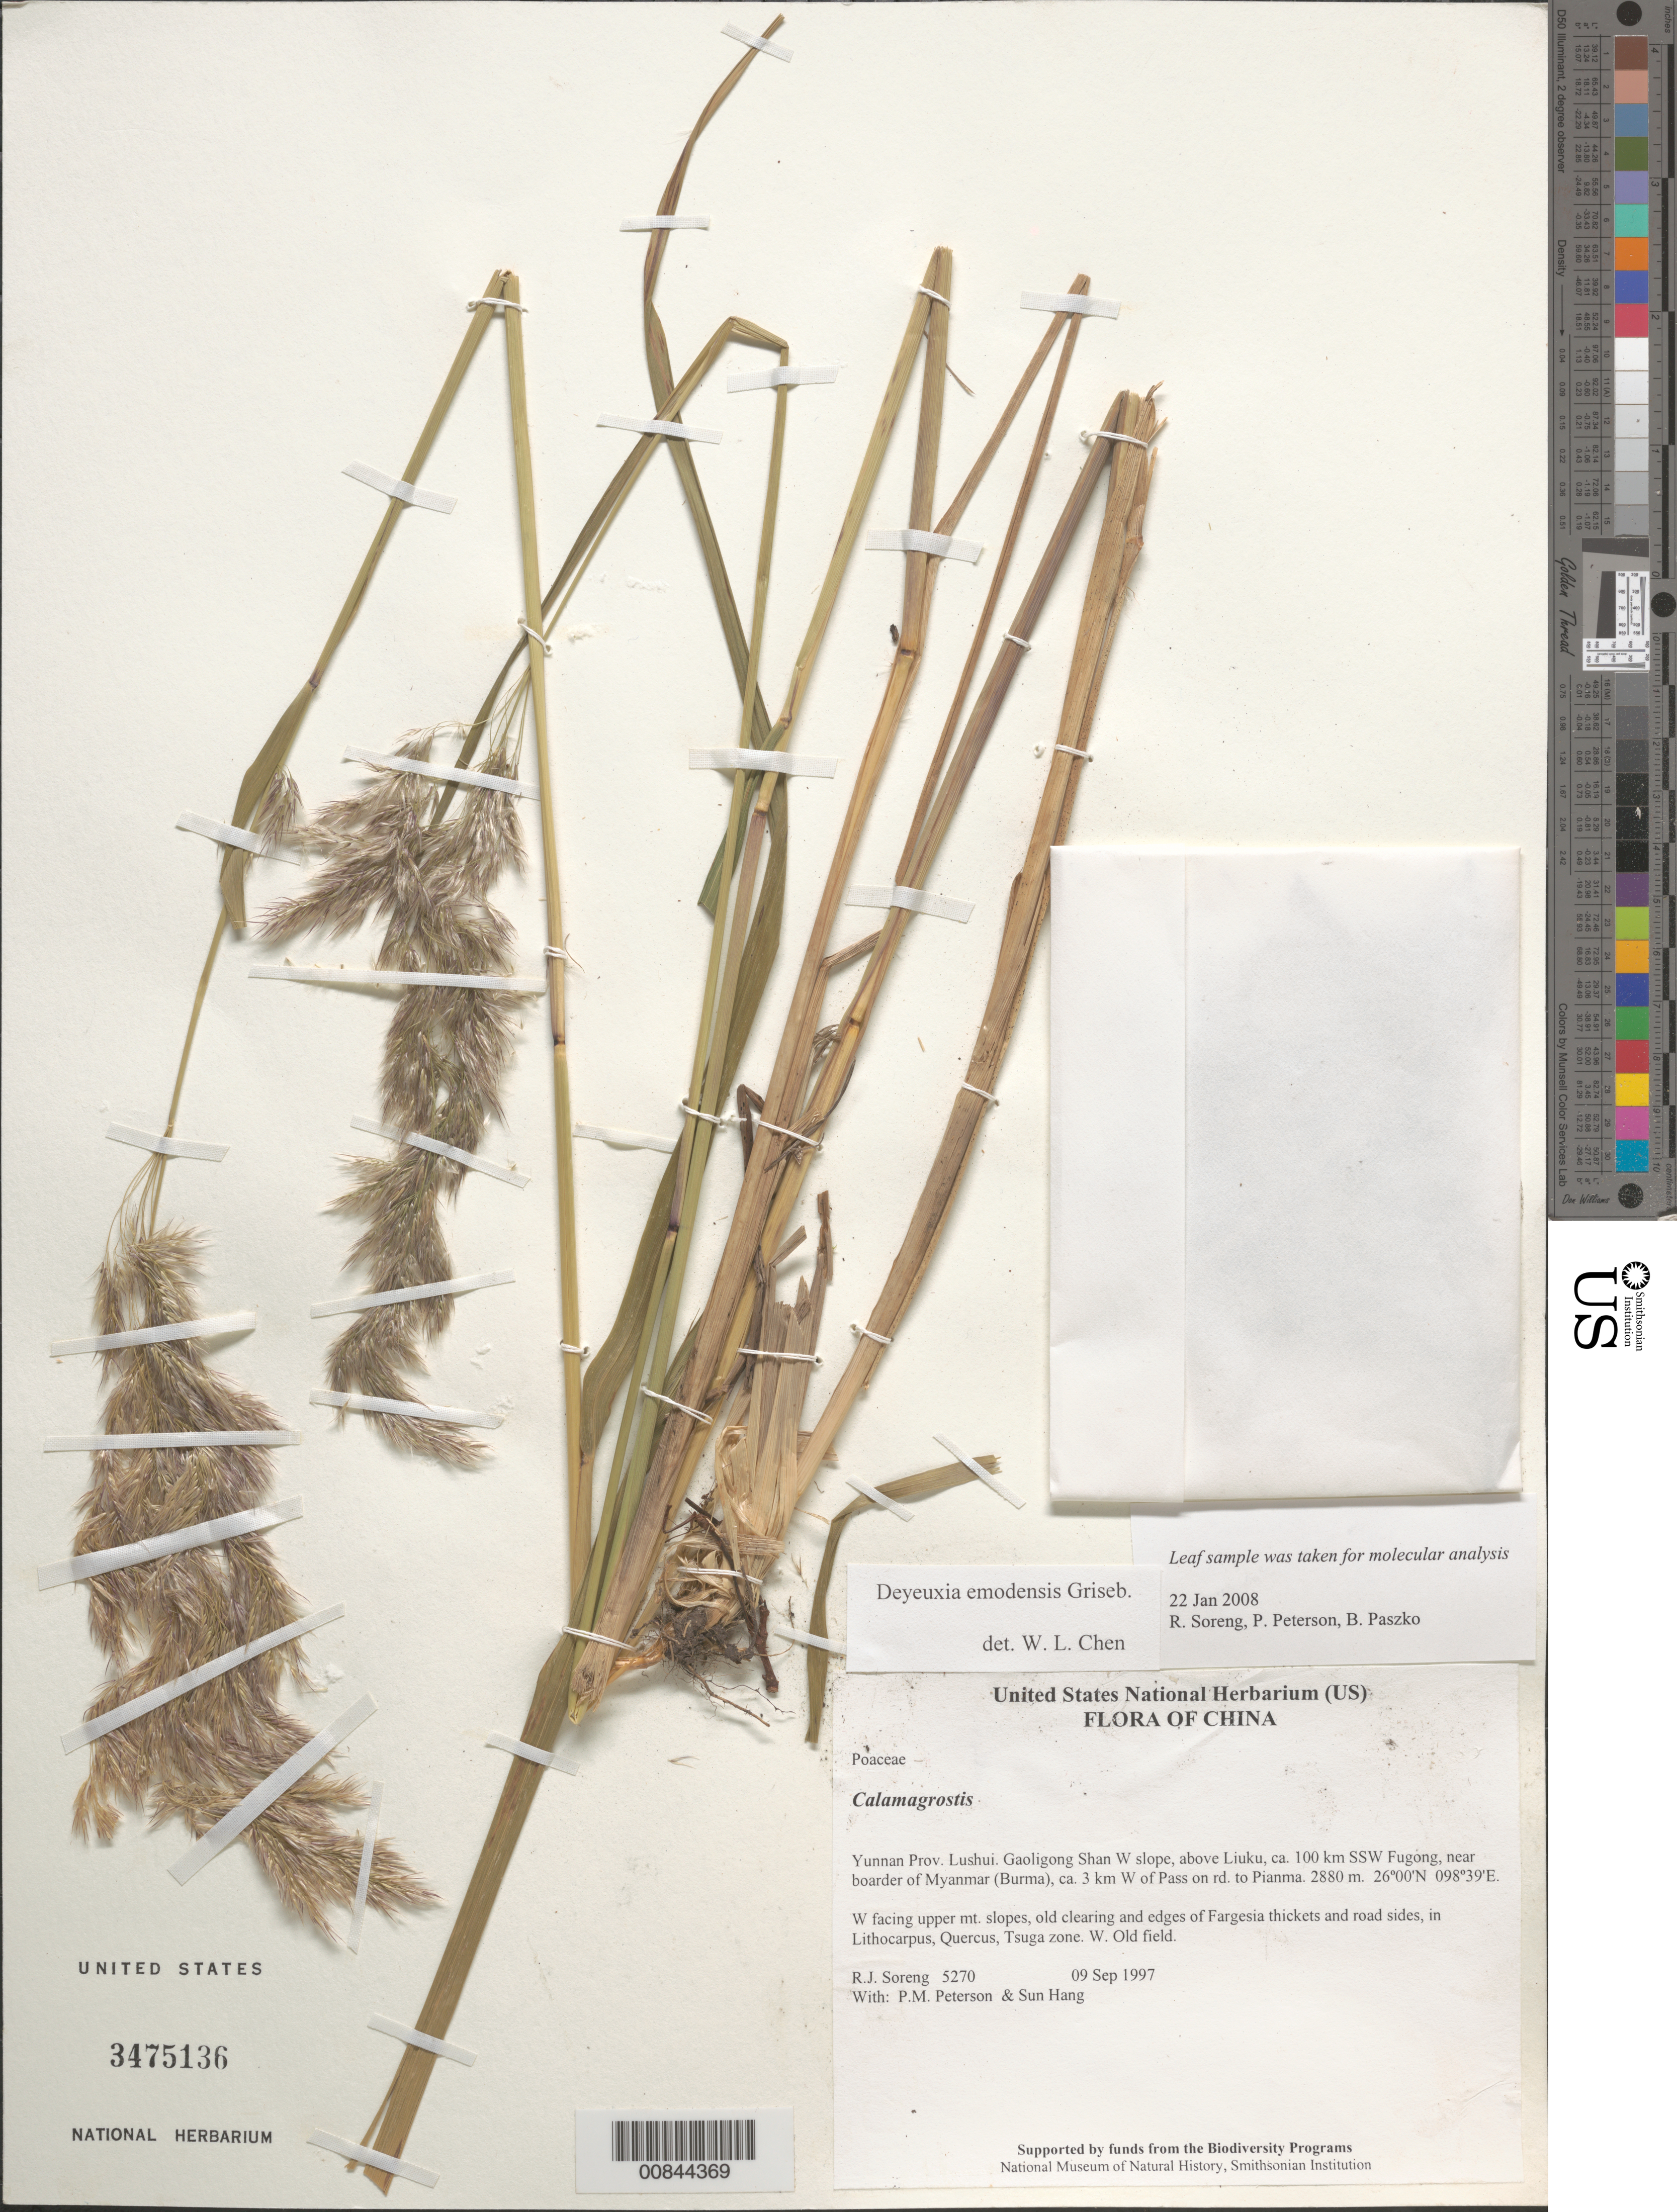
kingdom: Plantae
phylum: Tracheophyta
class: Liliopsida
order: Poales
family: Poaceae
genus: Calamagrostis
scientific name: Calamagrostis emodensis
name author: Griseb.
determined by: Chen, W. L.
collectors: R. J. Soreng, P. M. Peterson & Sun Hang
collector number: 5270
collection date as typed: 09 Sep 1997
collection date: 1997-09-09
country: China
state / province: Yunnan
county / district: Lushui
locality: Gaoligong Shan W slope, above Liuku, ca. 100 km SSW Fugong, near boarder of Myanmar (Burma), ca. 3 km W of Pass on rd. to Pianma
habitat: W facing upper mt. slopes, old clearing and edges of Fargesia thickets and road sides, in Lithocarpus, Quercus, Tsuga zone. W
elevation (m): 2880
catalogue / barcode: US 3475136